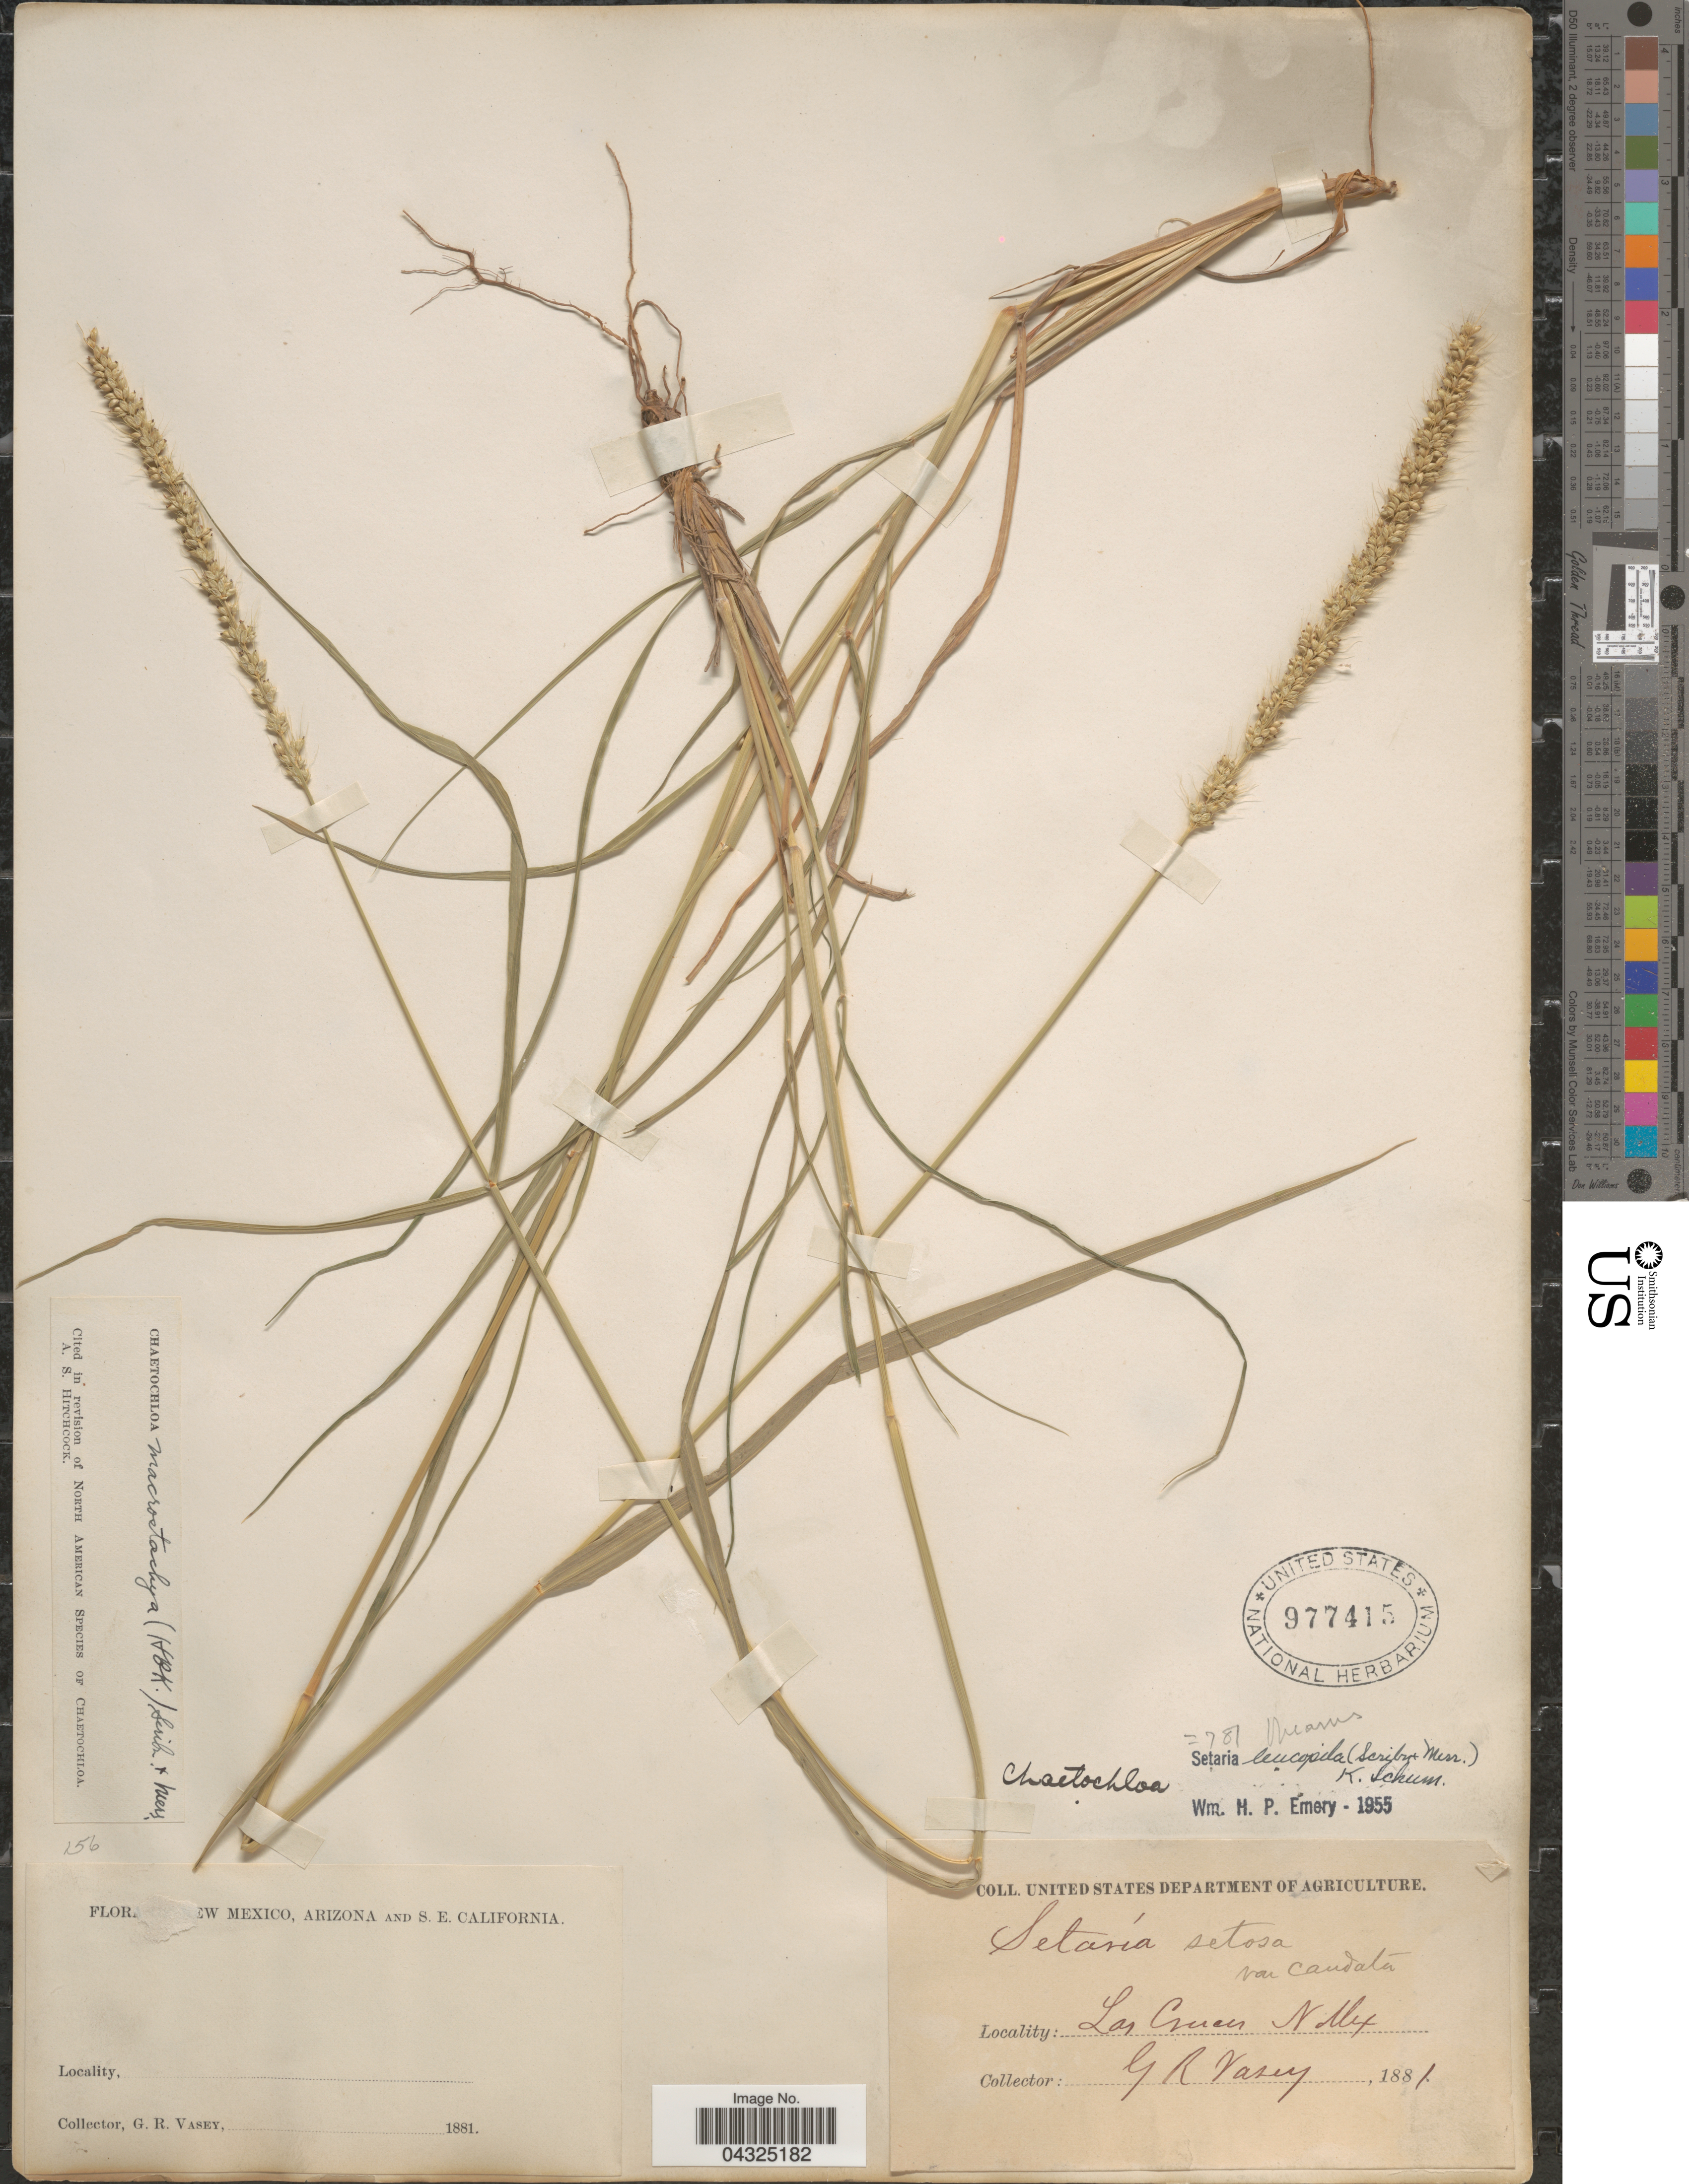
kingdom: Plantae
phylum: Tracheophyta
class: Liliopsida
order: Poales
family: Poaceae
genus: Setaria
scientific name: Setaria leucopila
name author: (Scribn. & Merr.) K. Schum.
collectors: G. R. Vasey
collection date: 1881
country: United States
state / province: New Mexico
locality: Las Cruces.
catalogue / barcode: US 977415